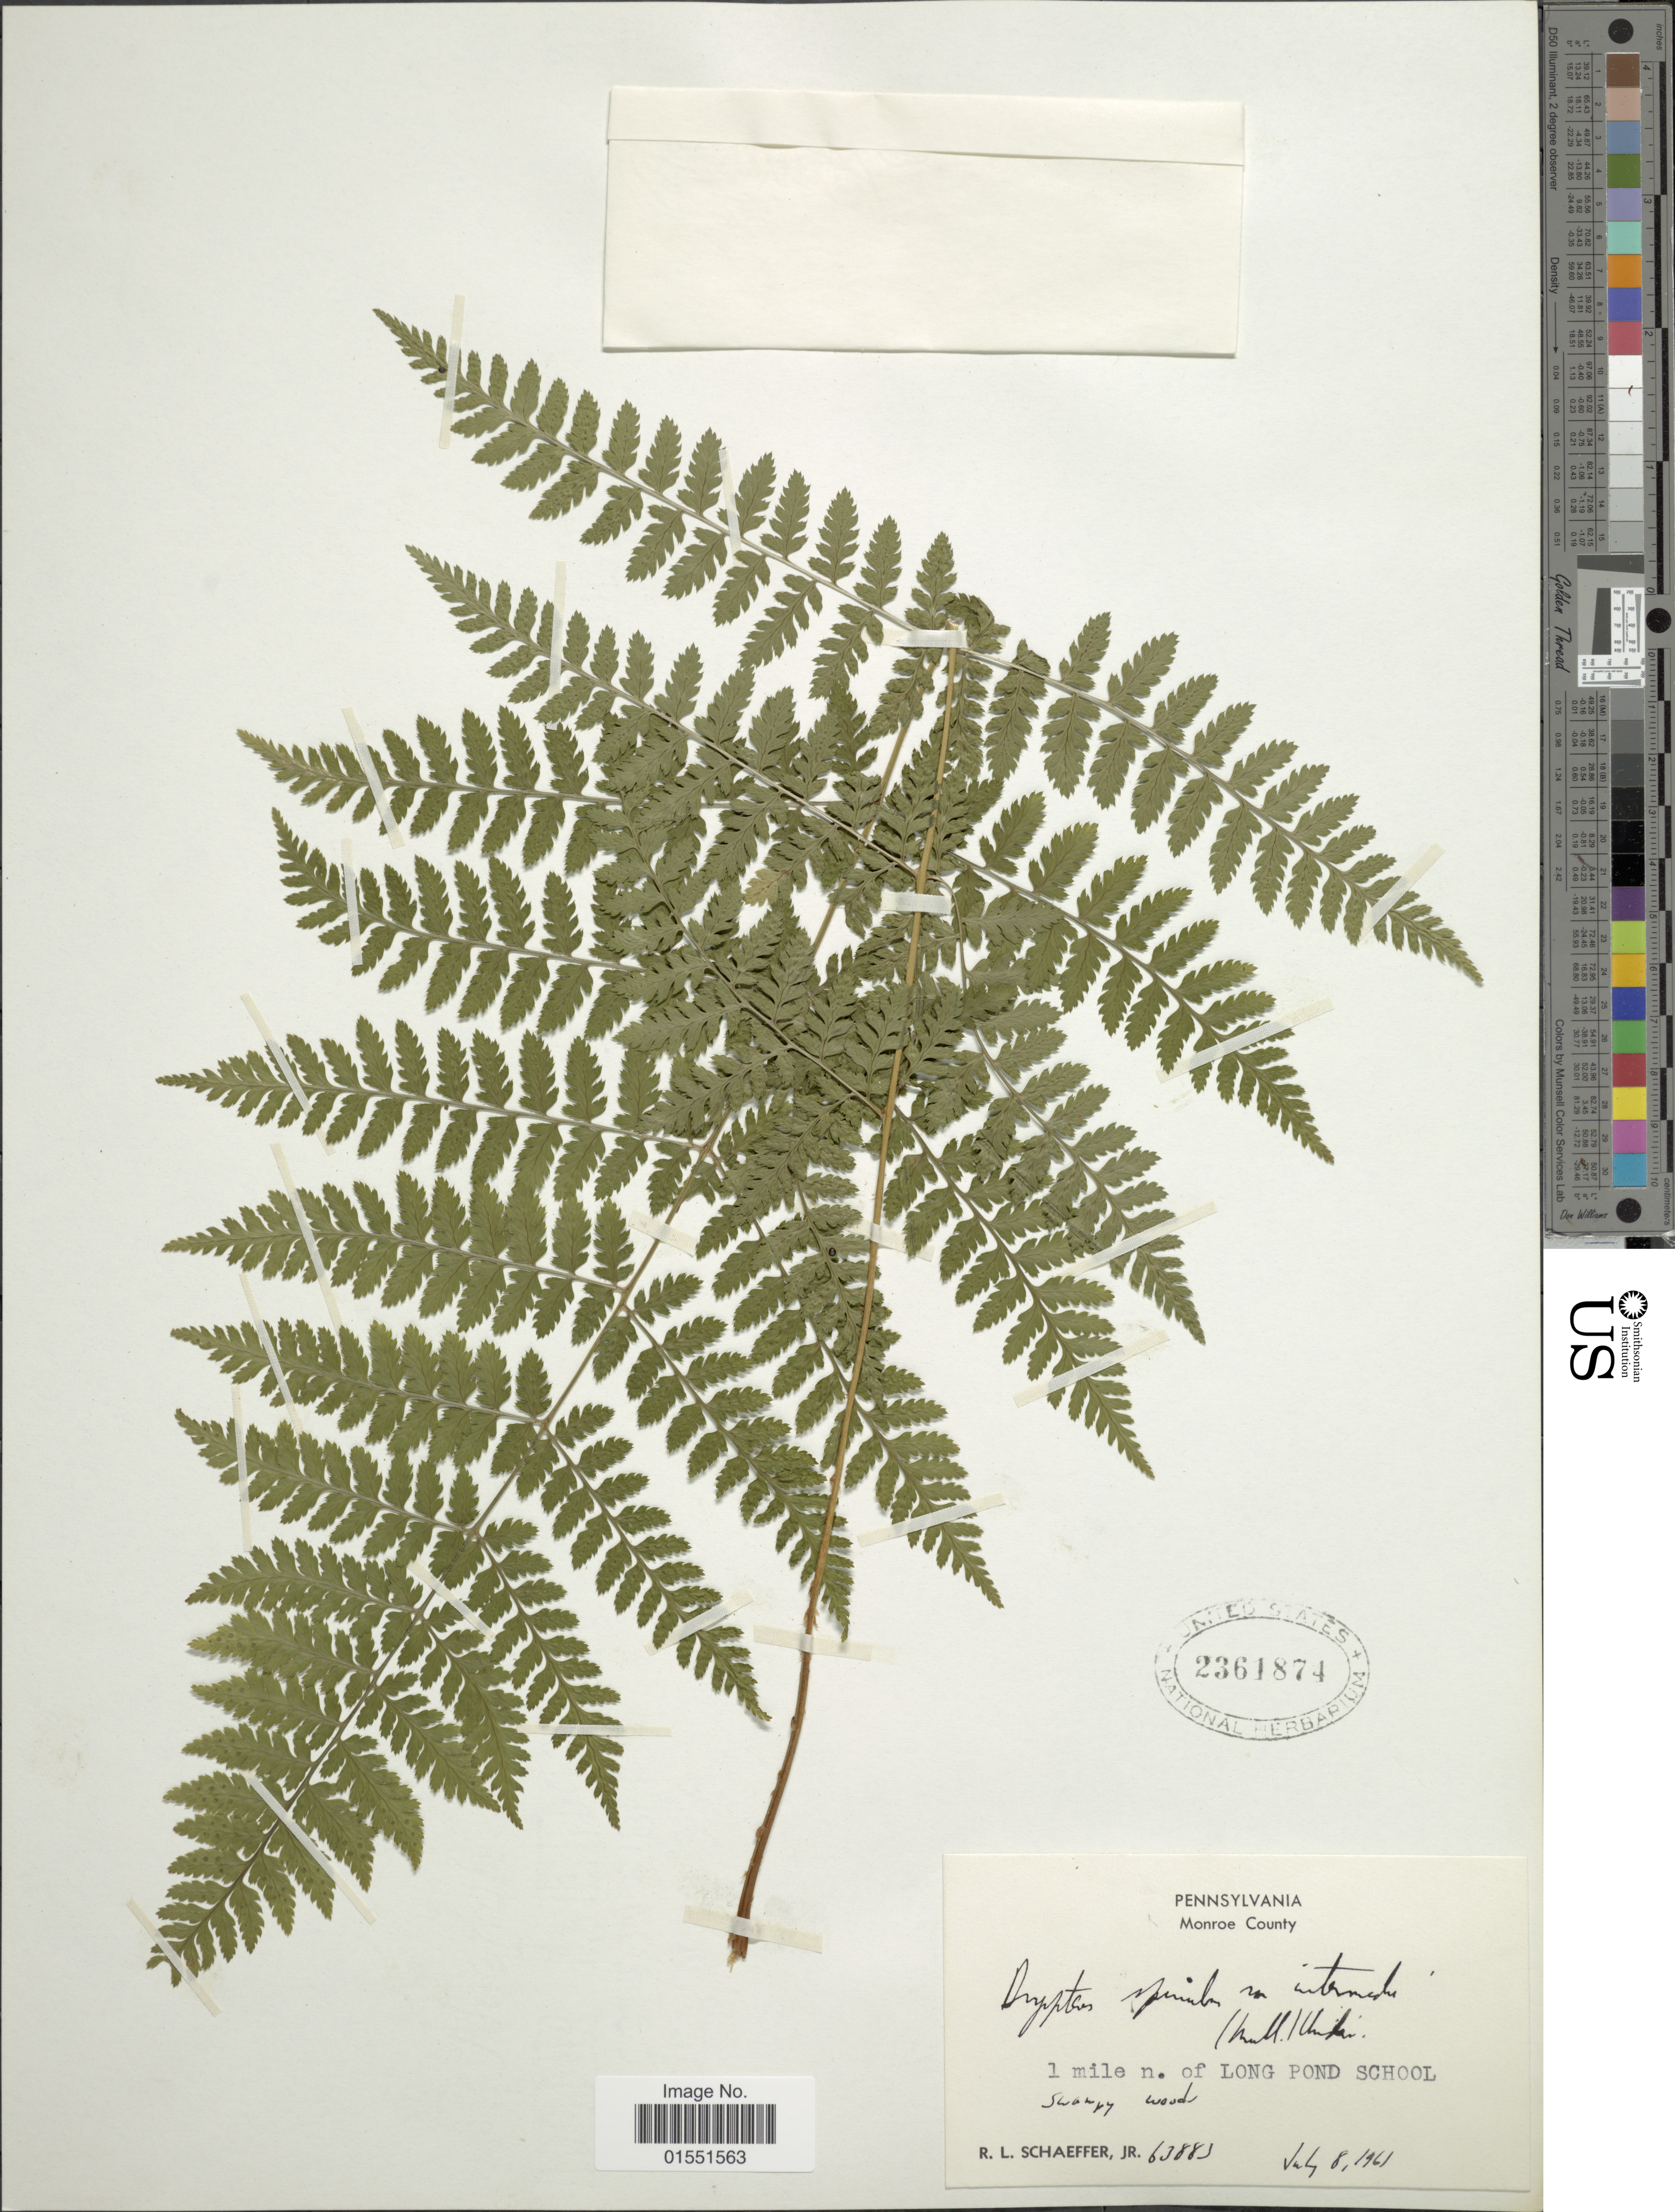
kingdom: Plantae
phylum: Tracheophyta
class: Polypodiopsida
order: Polypodiales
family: Dryopteridaceae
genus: Dryopteris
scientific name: Dryopteris intermedia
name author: (Muhl.) A. Gray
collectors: R. L. Schaeffer Jr.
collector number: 63883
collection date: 1961-07-08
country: United States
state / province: Pennsylvania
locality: Monroe County. 1 mile n. of Long Pond School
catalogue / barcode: US 2361874